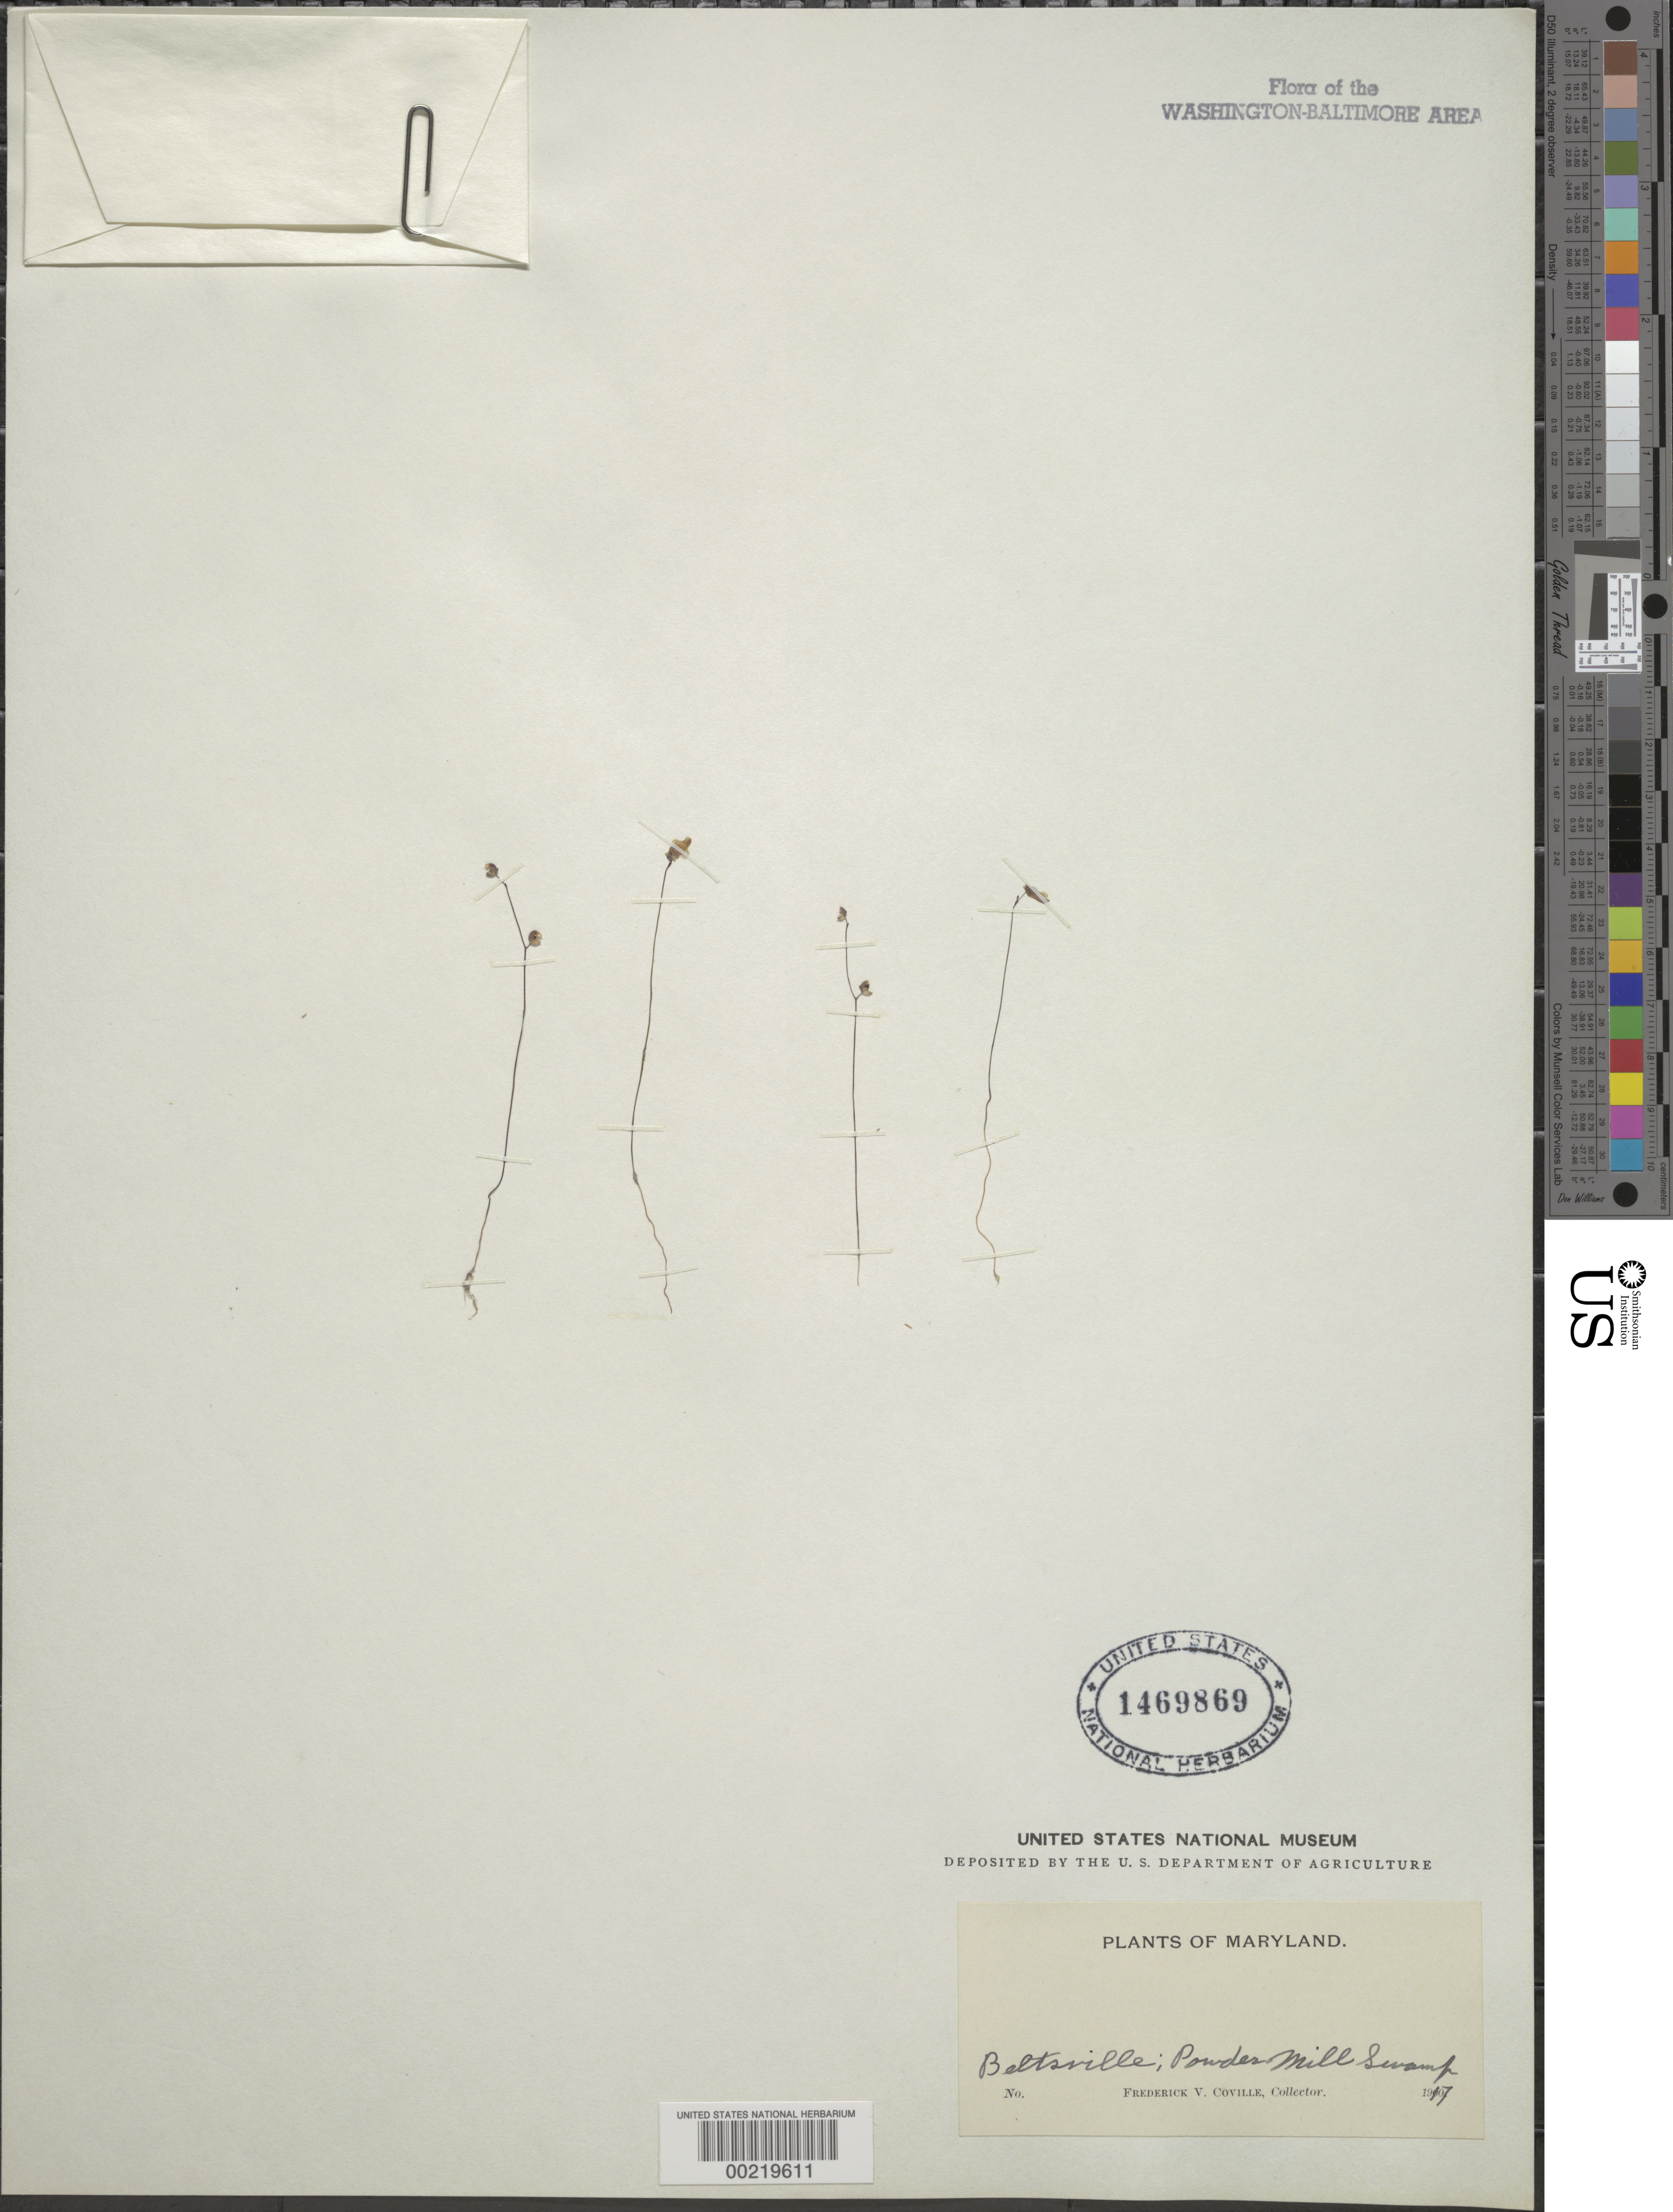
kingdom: Plantae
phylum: Tracheophyta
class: Magnoliopsida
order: Lamiales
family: Lentibulariaceae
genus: Utricularia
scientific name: Utricularia subulata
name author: L.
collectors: F. V. Coville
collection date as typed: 1917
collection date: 1917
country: United States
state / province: Maryland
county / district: Prince George's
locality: Powder Mill swamp, Beltsville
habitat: Swamp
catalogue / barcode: US 1469869